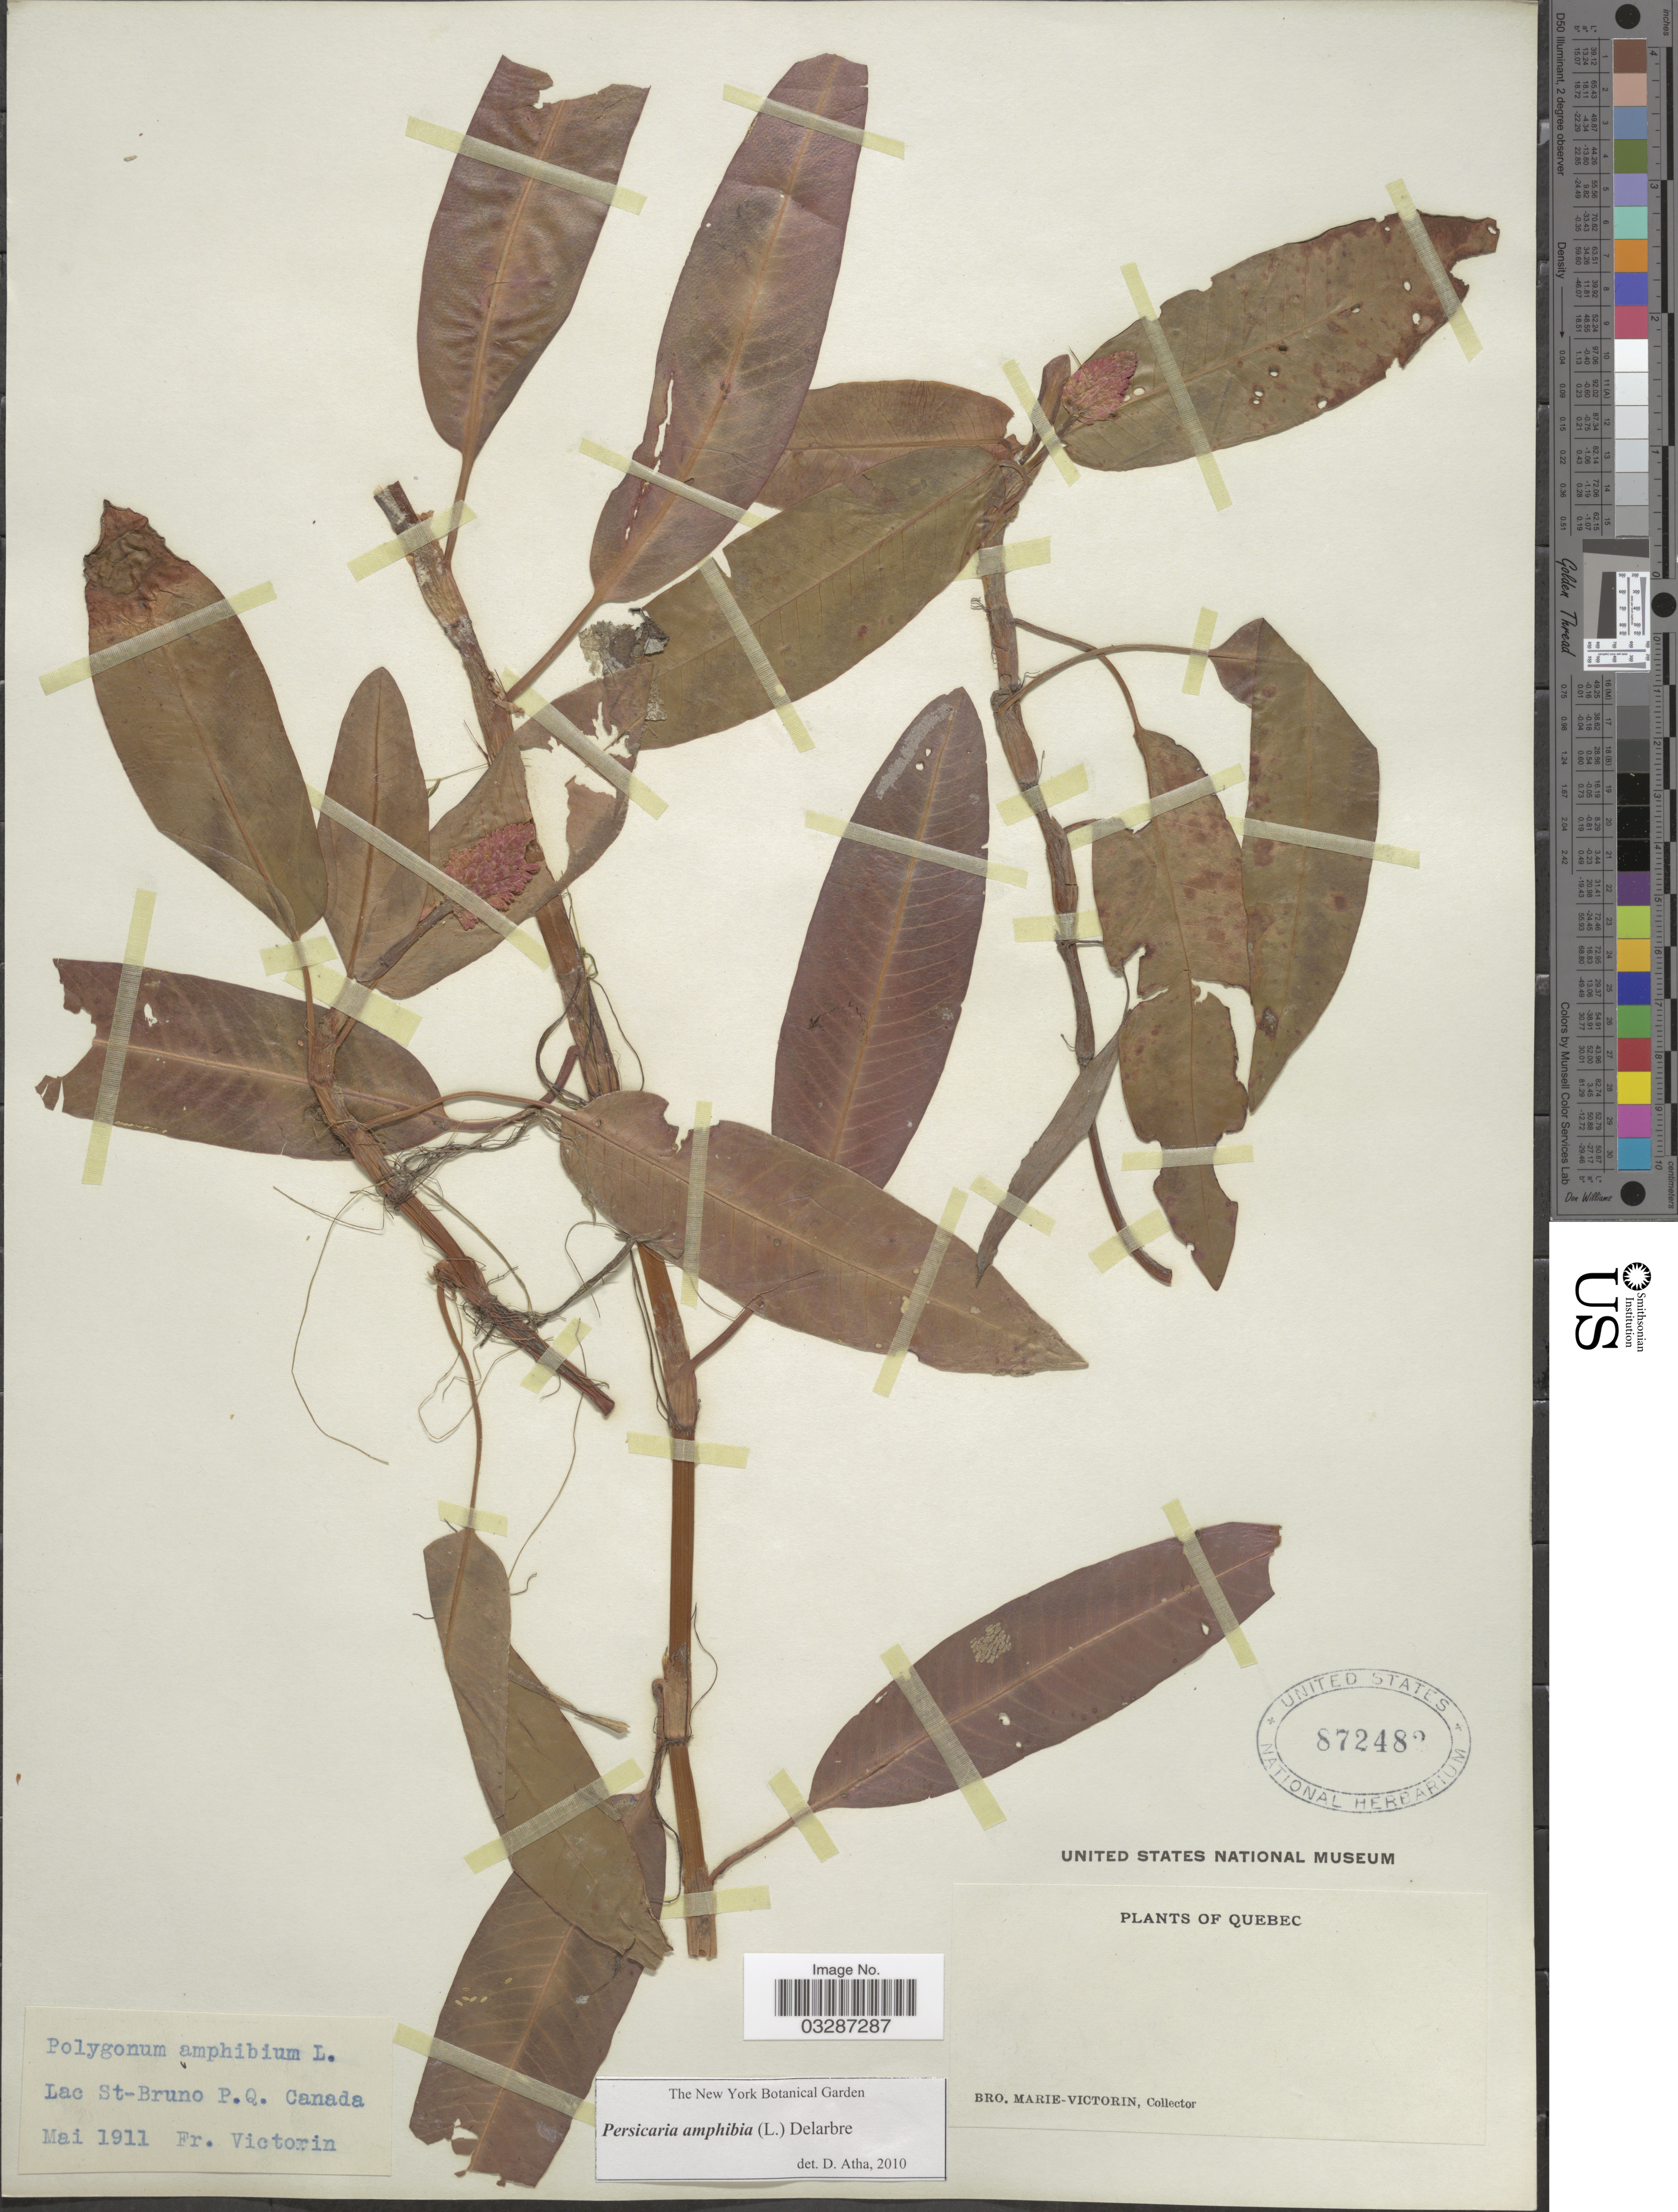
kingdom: Plantae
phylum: Tracheophyta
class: Magnoliopsida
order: Caryophyllales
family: Polygonaceae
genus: Persicaria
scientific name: Persicaria amphibia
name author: (L.) Delarbre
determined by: Atha, D. E.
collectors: Fr. Marie-Victorin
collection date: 1911-05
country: Canada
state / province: Quebec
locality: Lac St-Bruno P.Q.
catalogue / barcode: US 872482